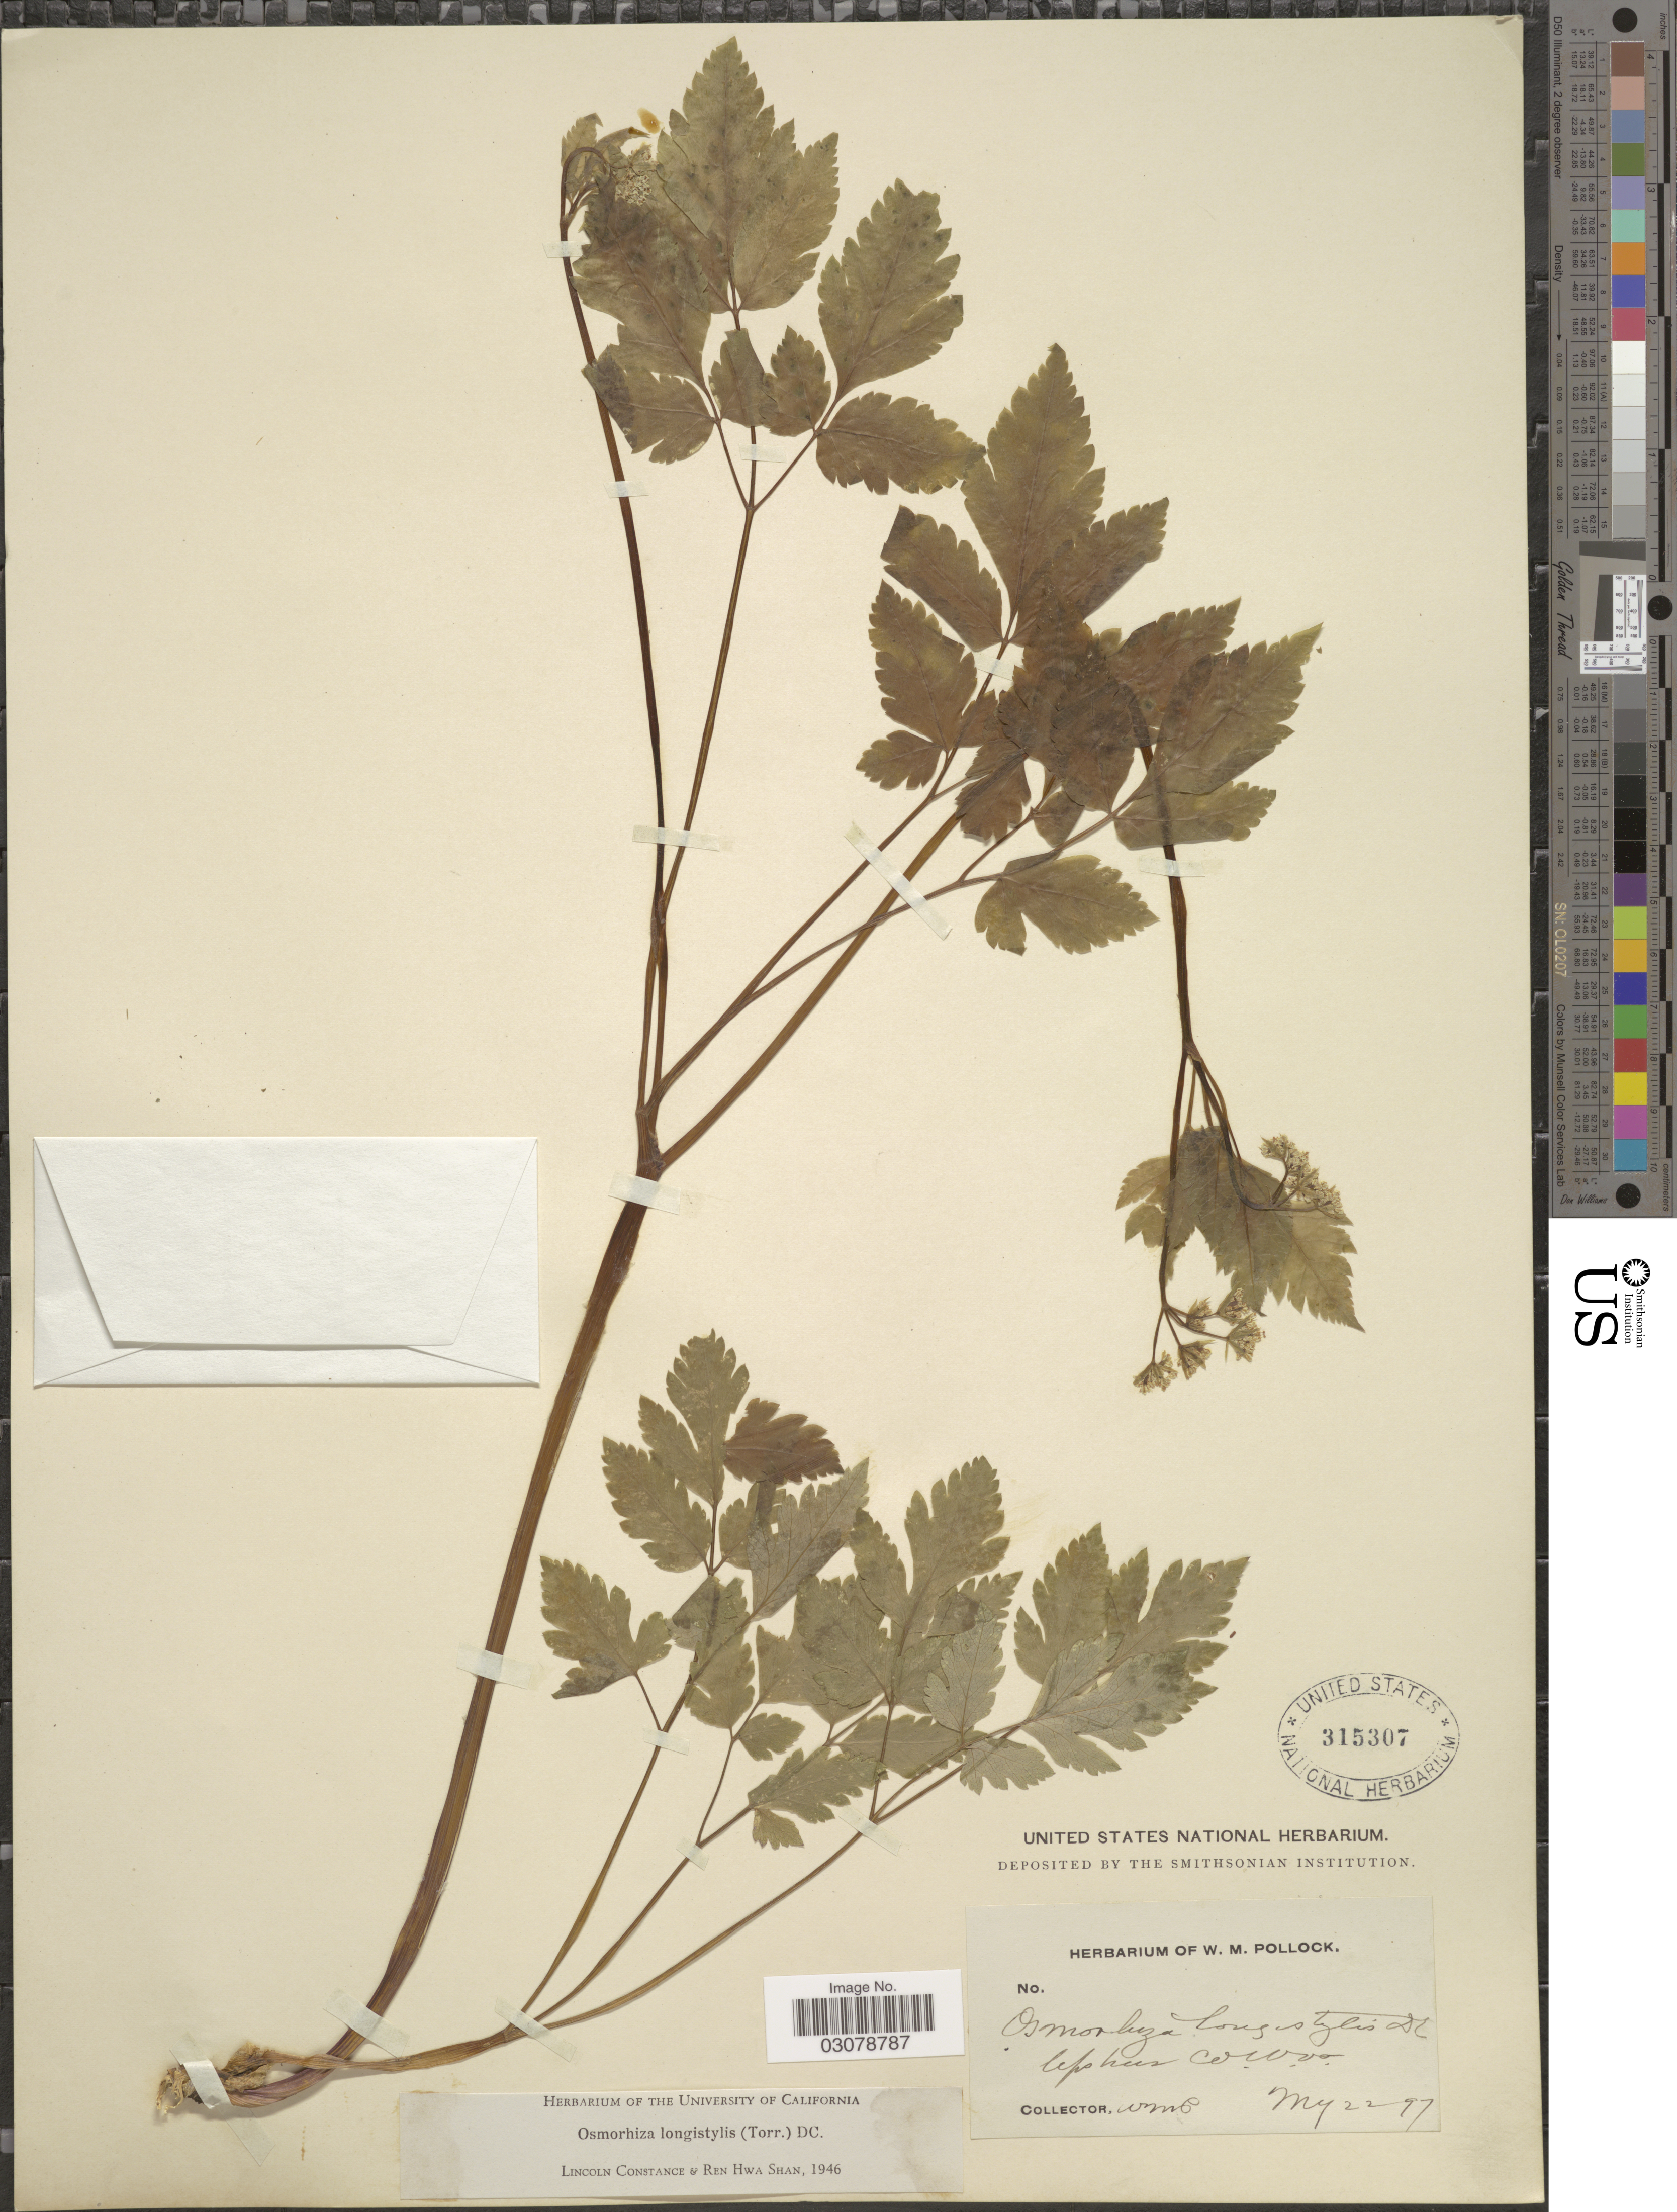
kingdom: Plantae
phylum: Tracheophyta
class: Magnoliopsida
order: Apiales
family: Apiaceae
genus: Osmorhiza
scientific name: Osmorhiza longistylis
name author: (Torr.) DC.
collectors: W. M. Pollock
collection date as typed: Transcribed d/m/y: 22/5/97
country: United States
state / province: West Virginia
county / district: Upshur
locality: WVa.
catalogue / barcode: US 315307